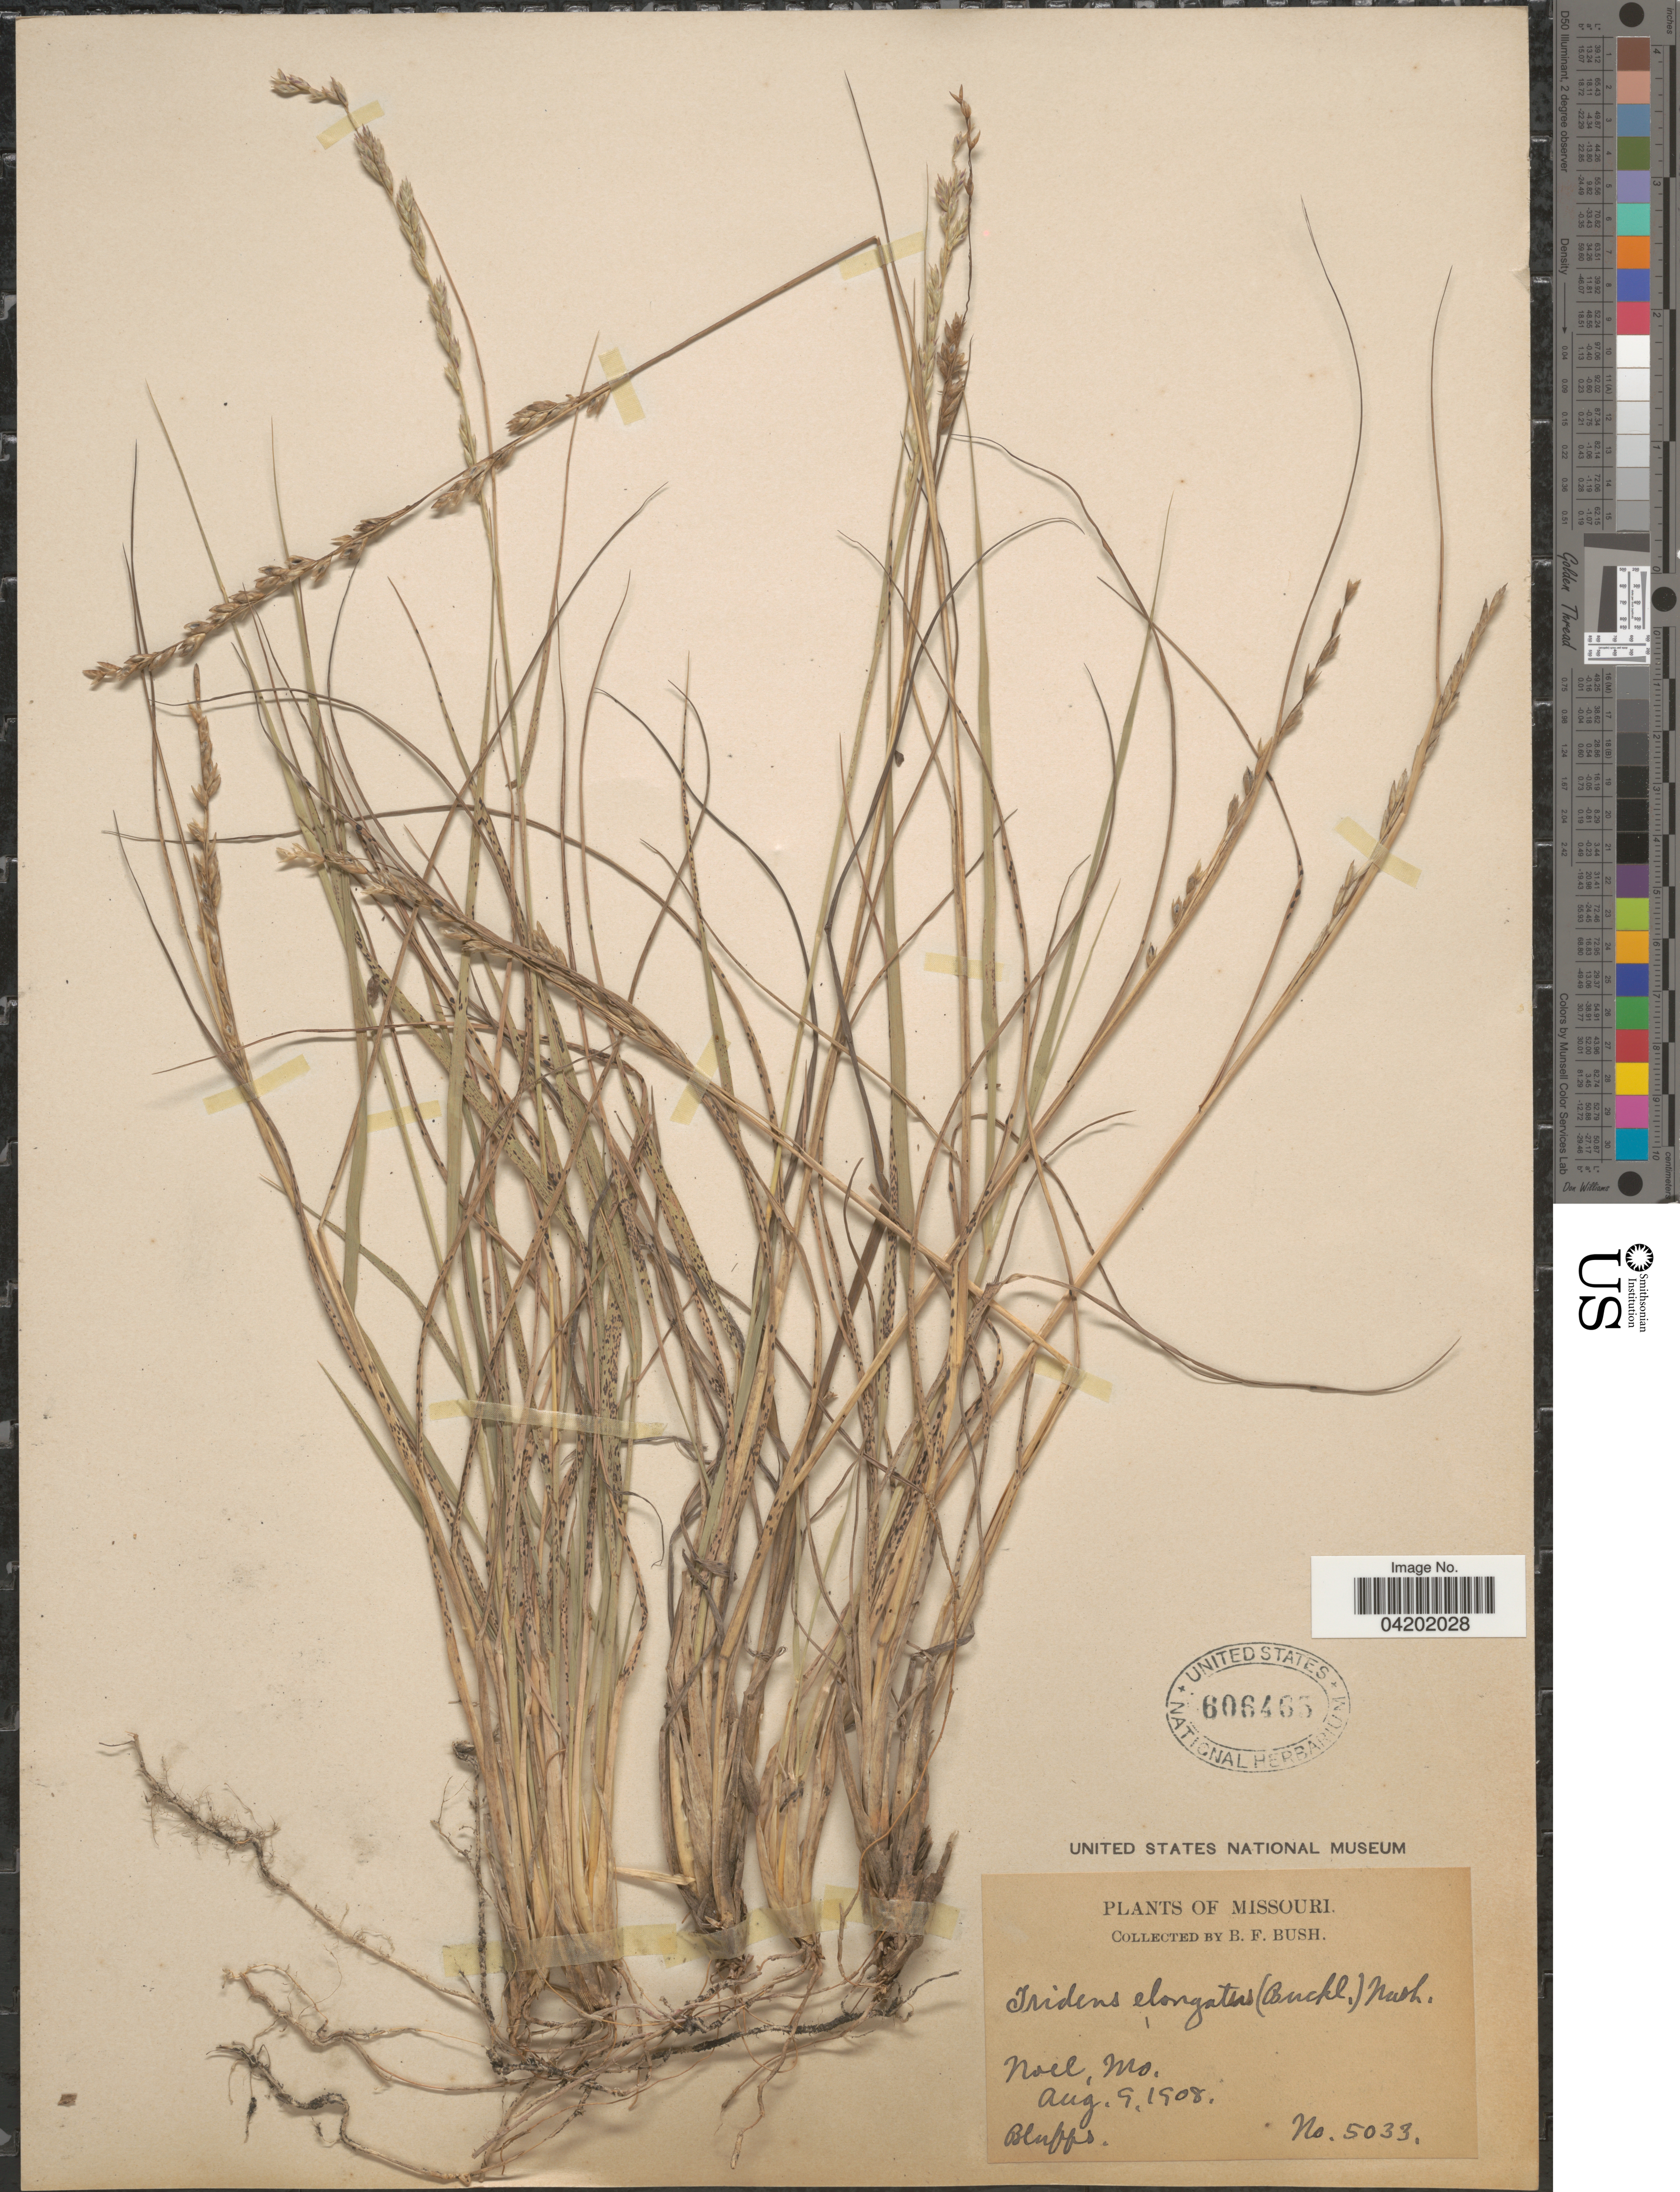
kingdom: Plantae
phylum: Tracheophyta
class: Liliopsida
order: Poales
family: Poaceae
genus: Tridentopsis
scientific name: Tridentopsis mutica var. elongata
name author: P.M. Peterson & Romasch.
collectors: B. F. Bush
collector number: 5033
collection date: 1908-08-09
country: United States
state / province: Missouri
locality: Noel.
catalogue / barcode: US 606465